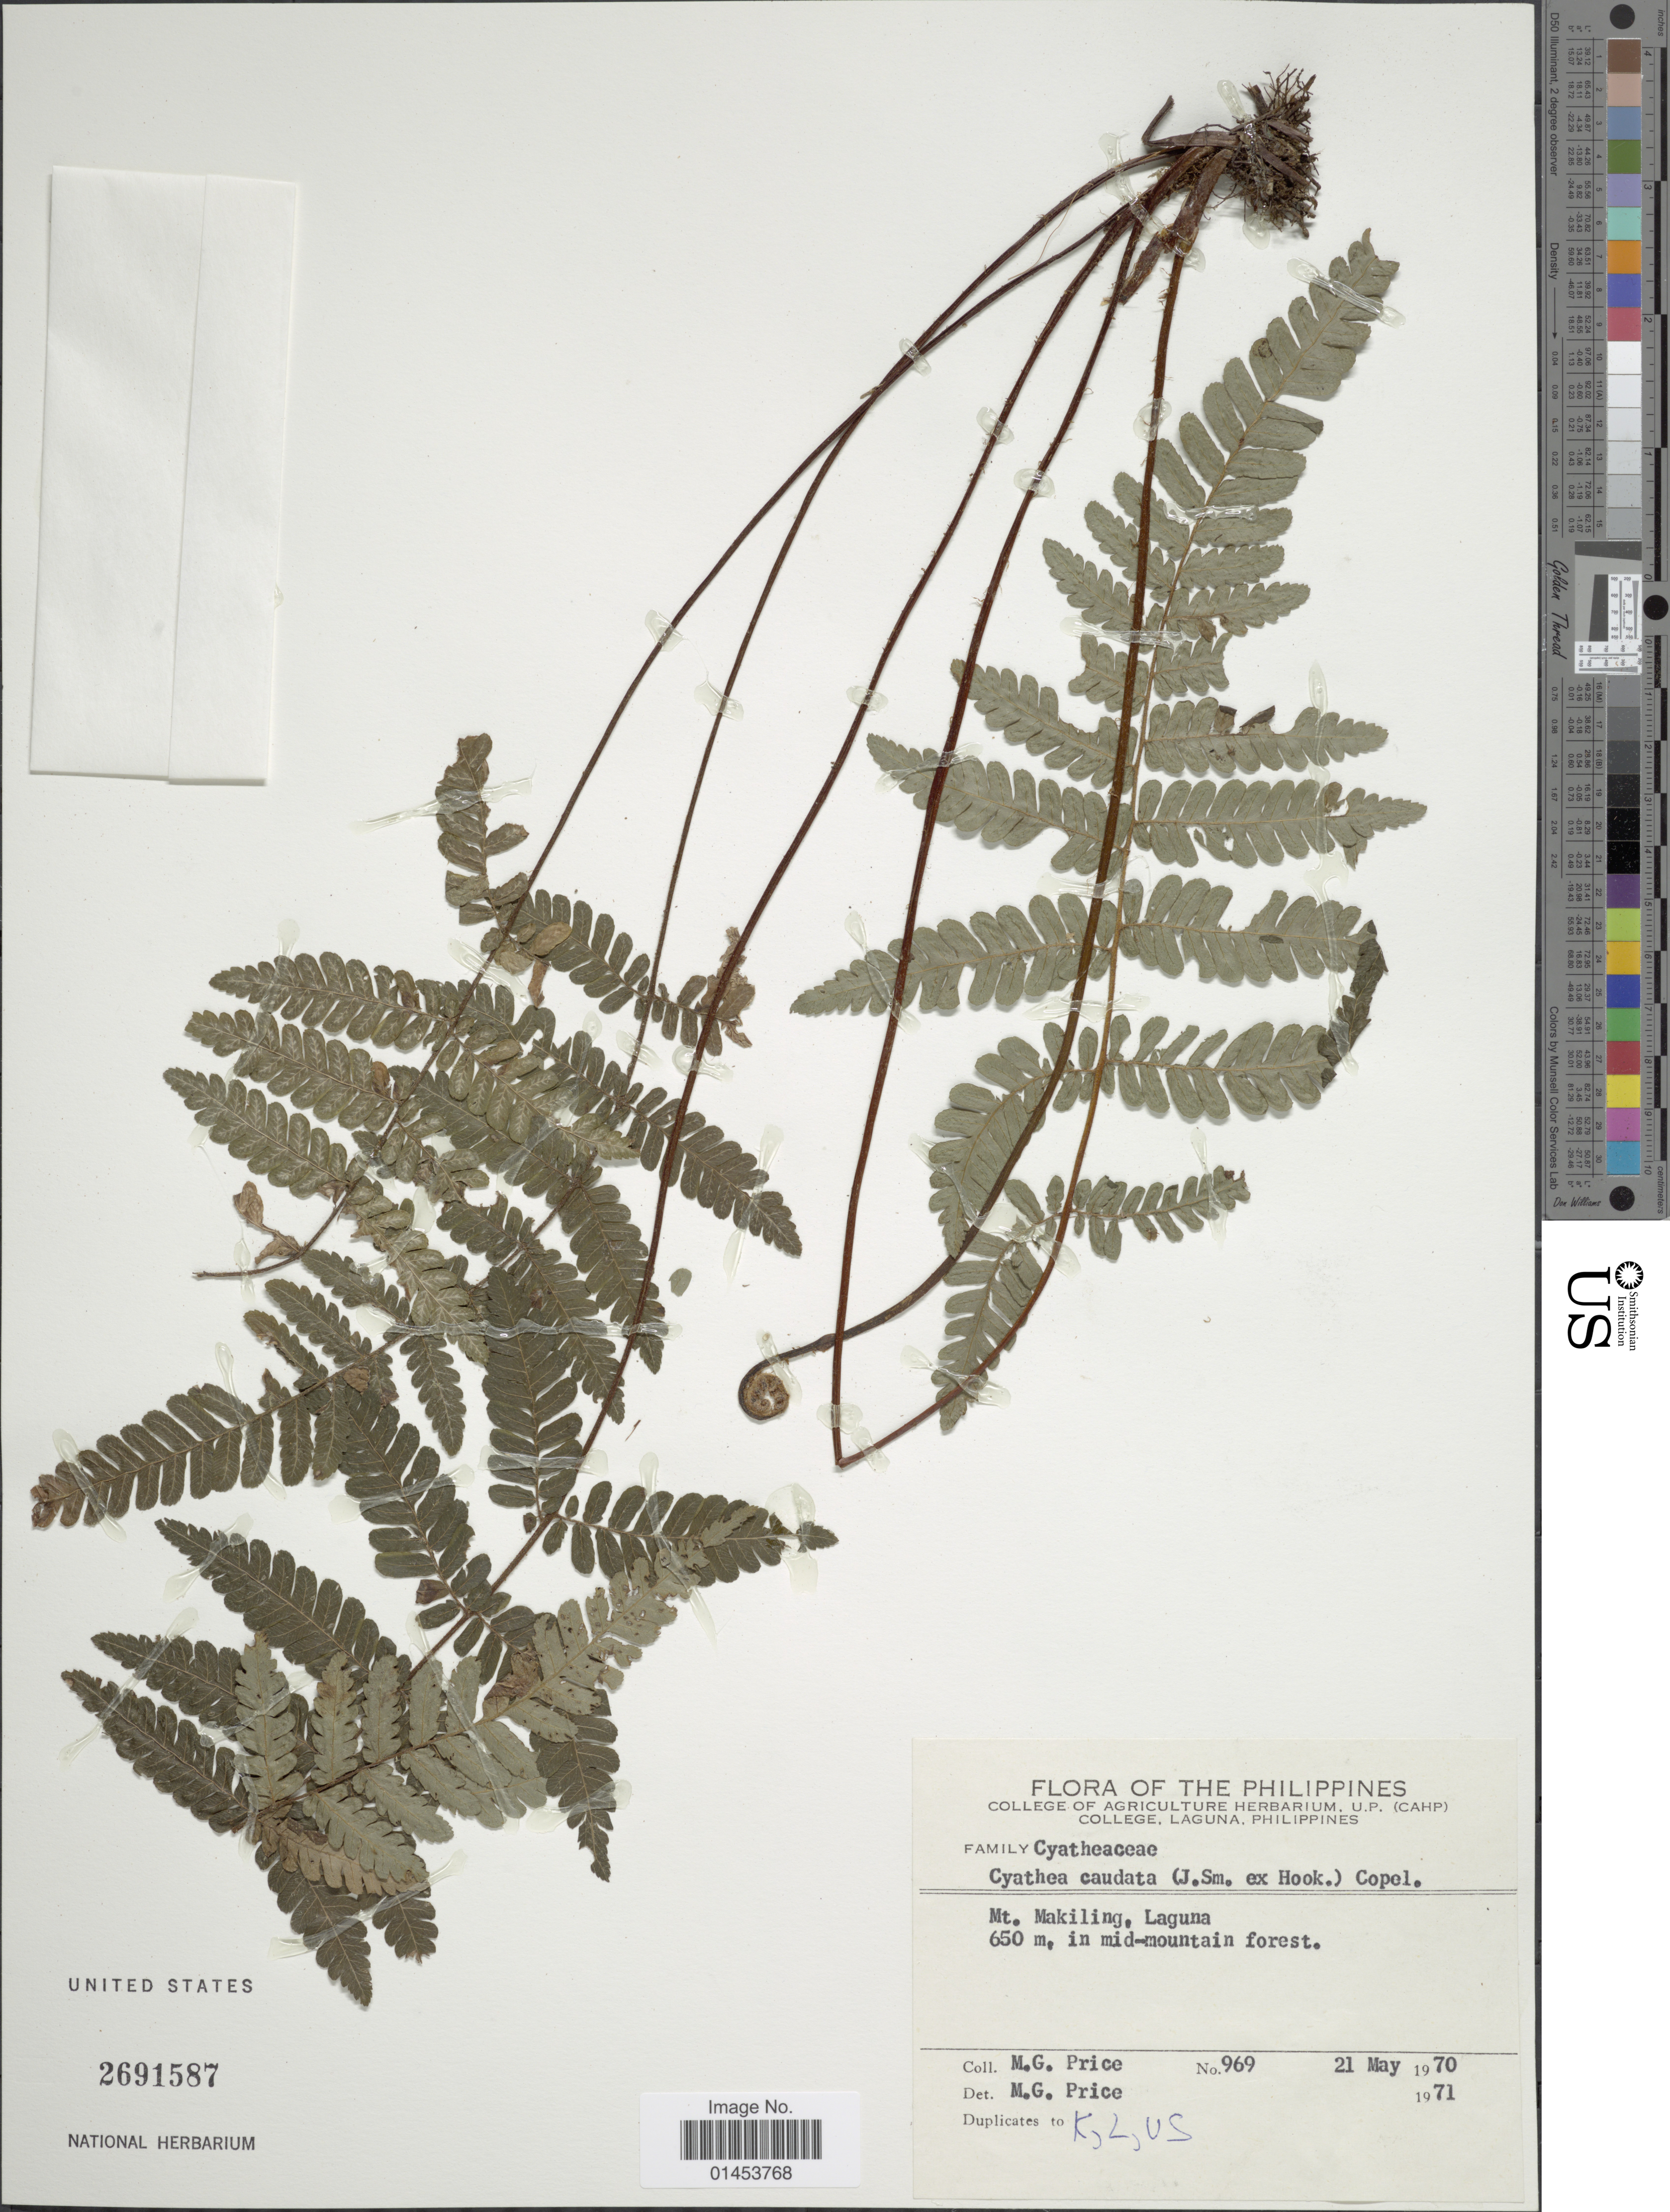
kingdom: Plantae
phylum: Tracheophyta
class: Polypodiopsida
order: Cyatheales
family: Cyatheaceae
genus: Cyathea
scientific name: Cyathea caudata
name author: (Hook.) Copel.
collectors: M. G. Price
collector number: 969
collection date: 1970-05-21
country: Philippines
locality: Mt. Makiling, Laguna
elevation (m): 650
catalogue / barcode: US 2691587